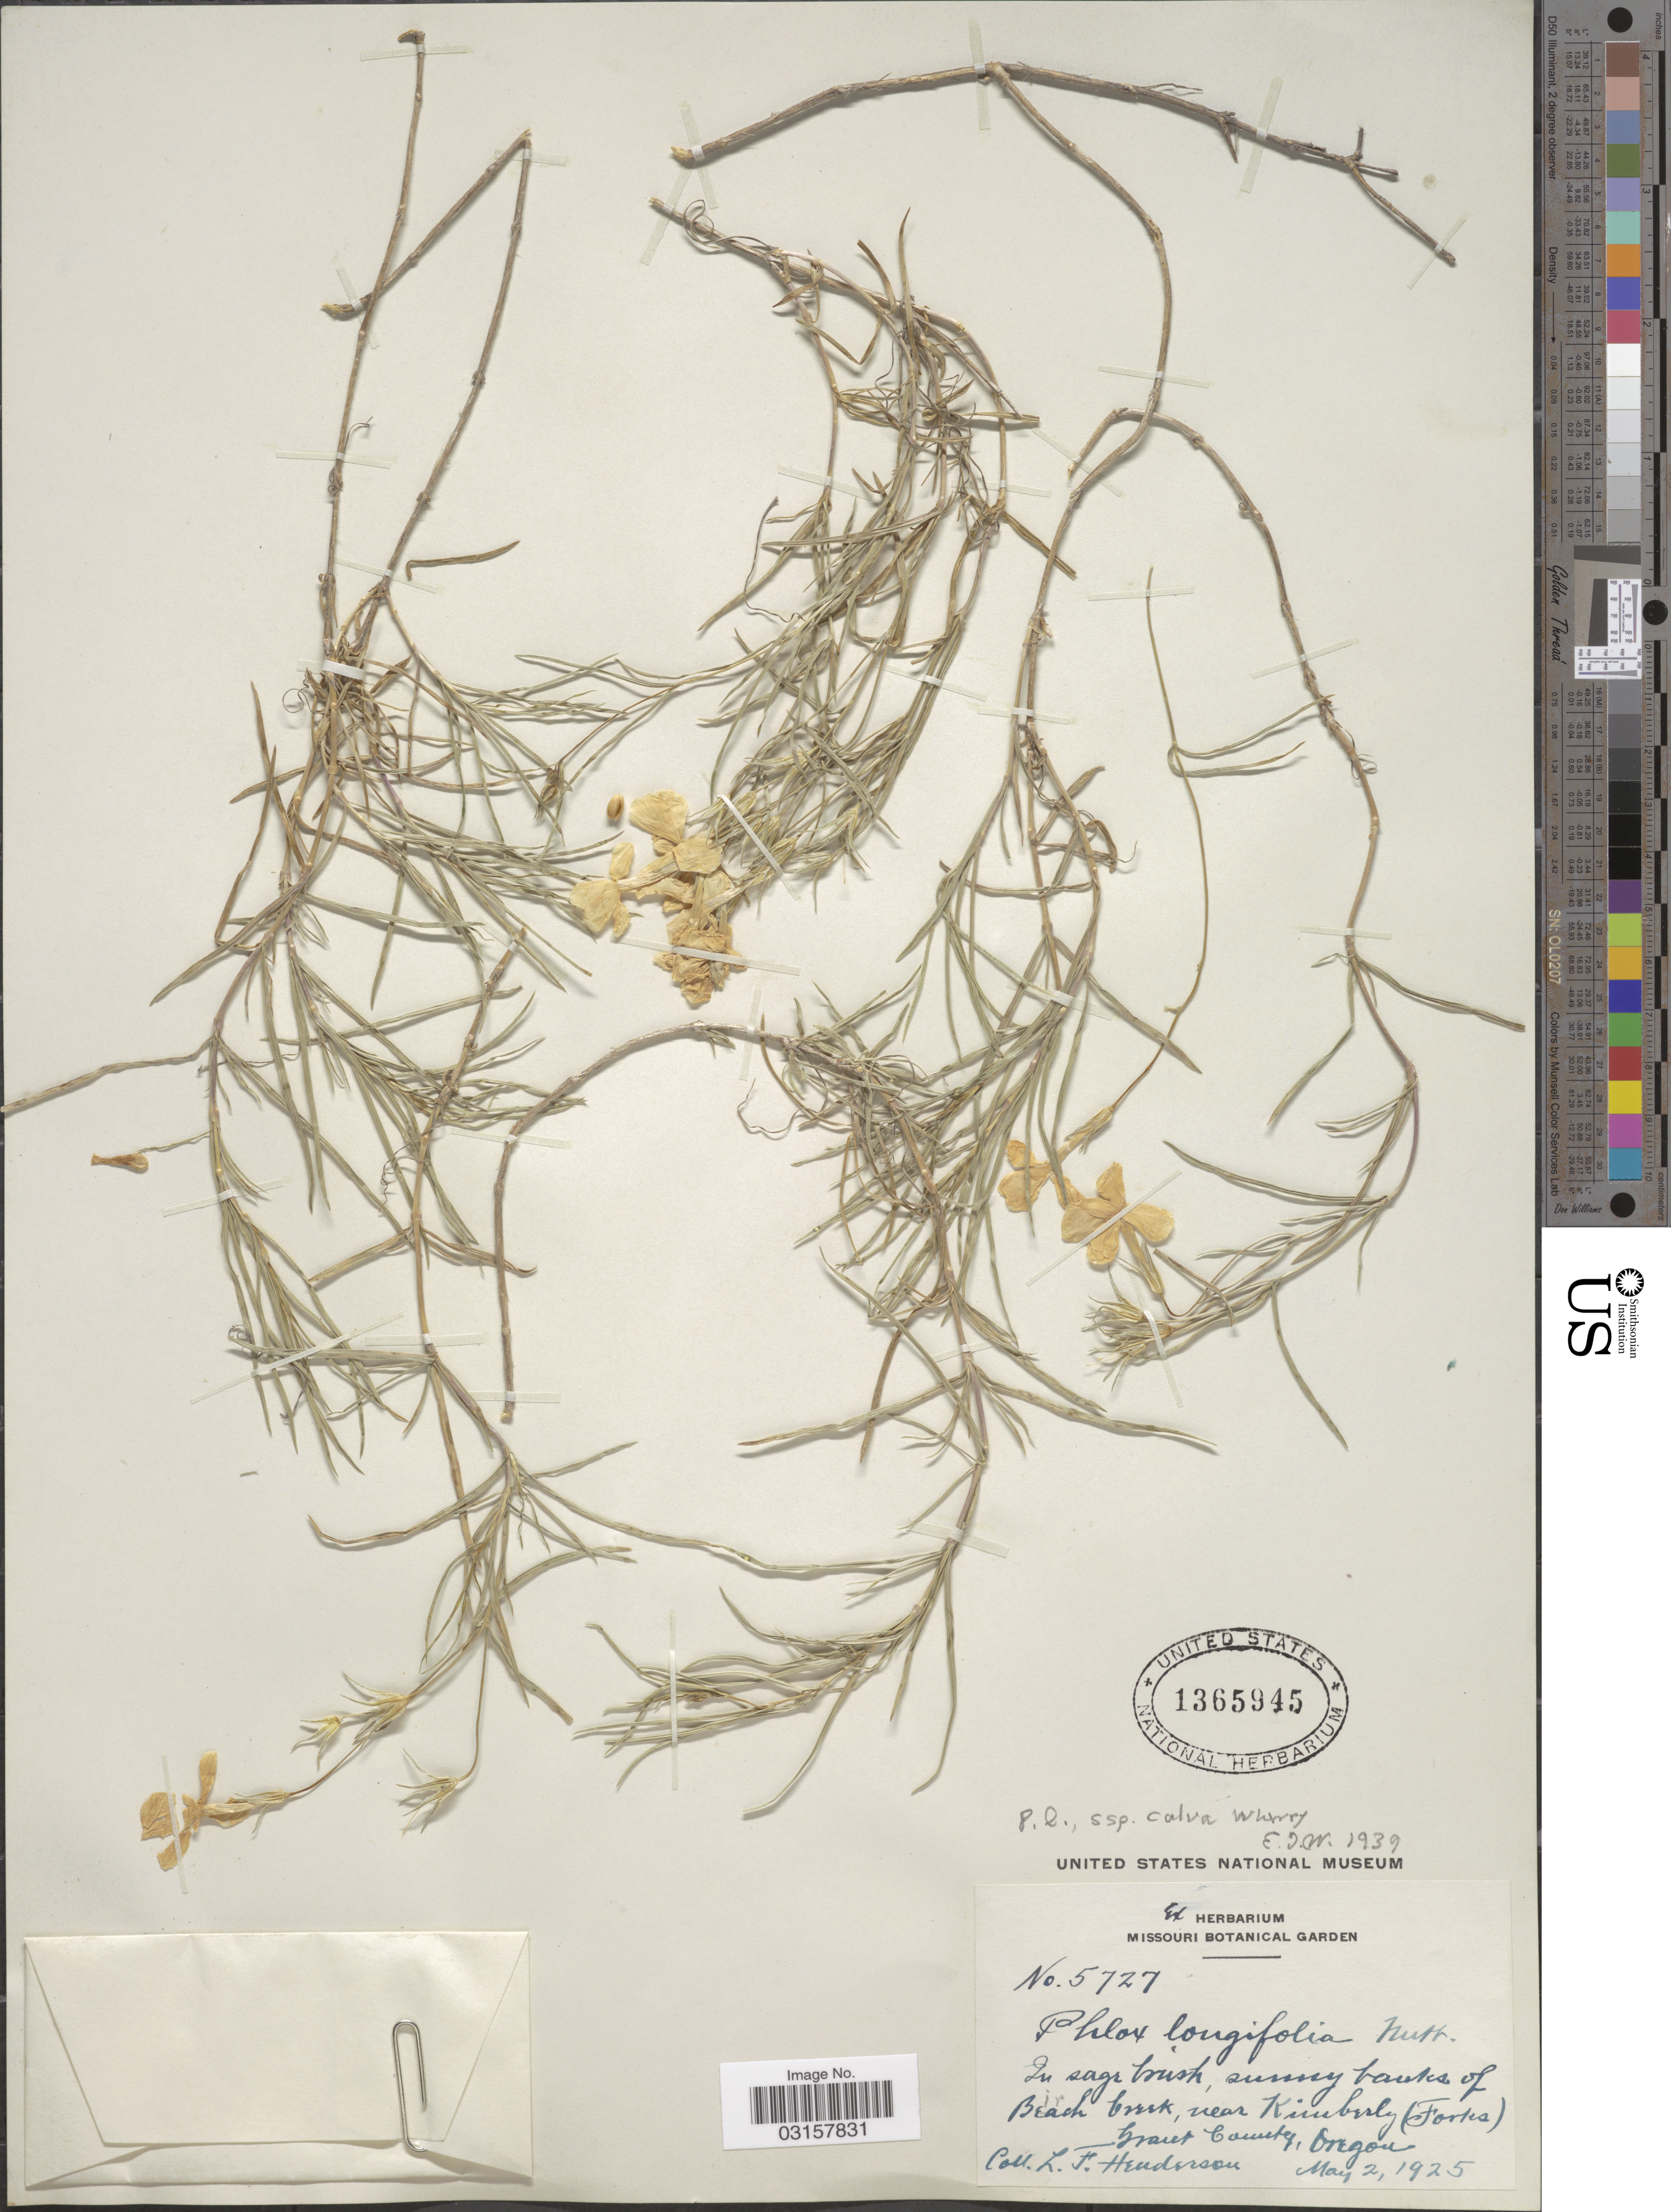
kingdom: Plantae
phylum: Tracheophyta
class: Magnoliopsida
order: Ericales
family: Polemoniaceae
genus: Phlox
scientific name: Phlox longifolia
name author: Nutt.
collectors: L. Henderson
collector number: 5727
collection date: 1925-05-02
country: United States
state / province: Oregon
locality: In sage brush, sunny banks of Birch Creek, near Kimberly (Forks) Grant County.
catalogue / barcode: US 1365945